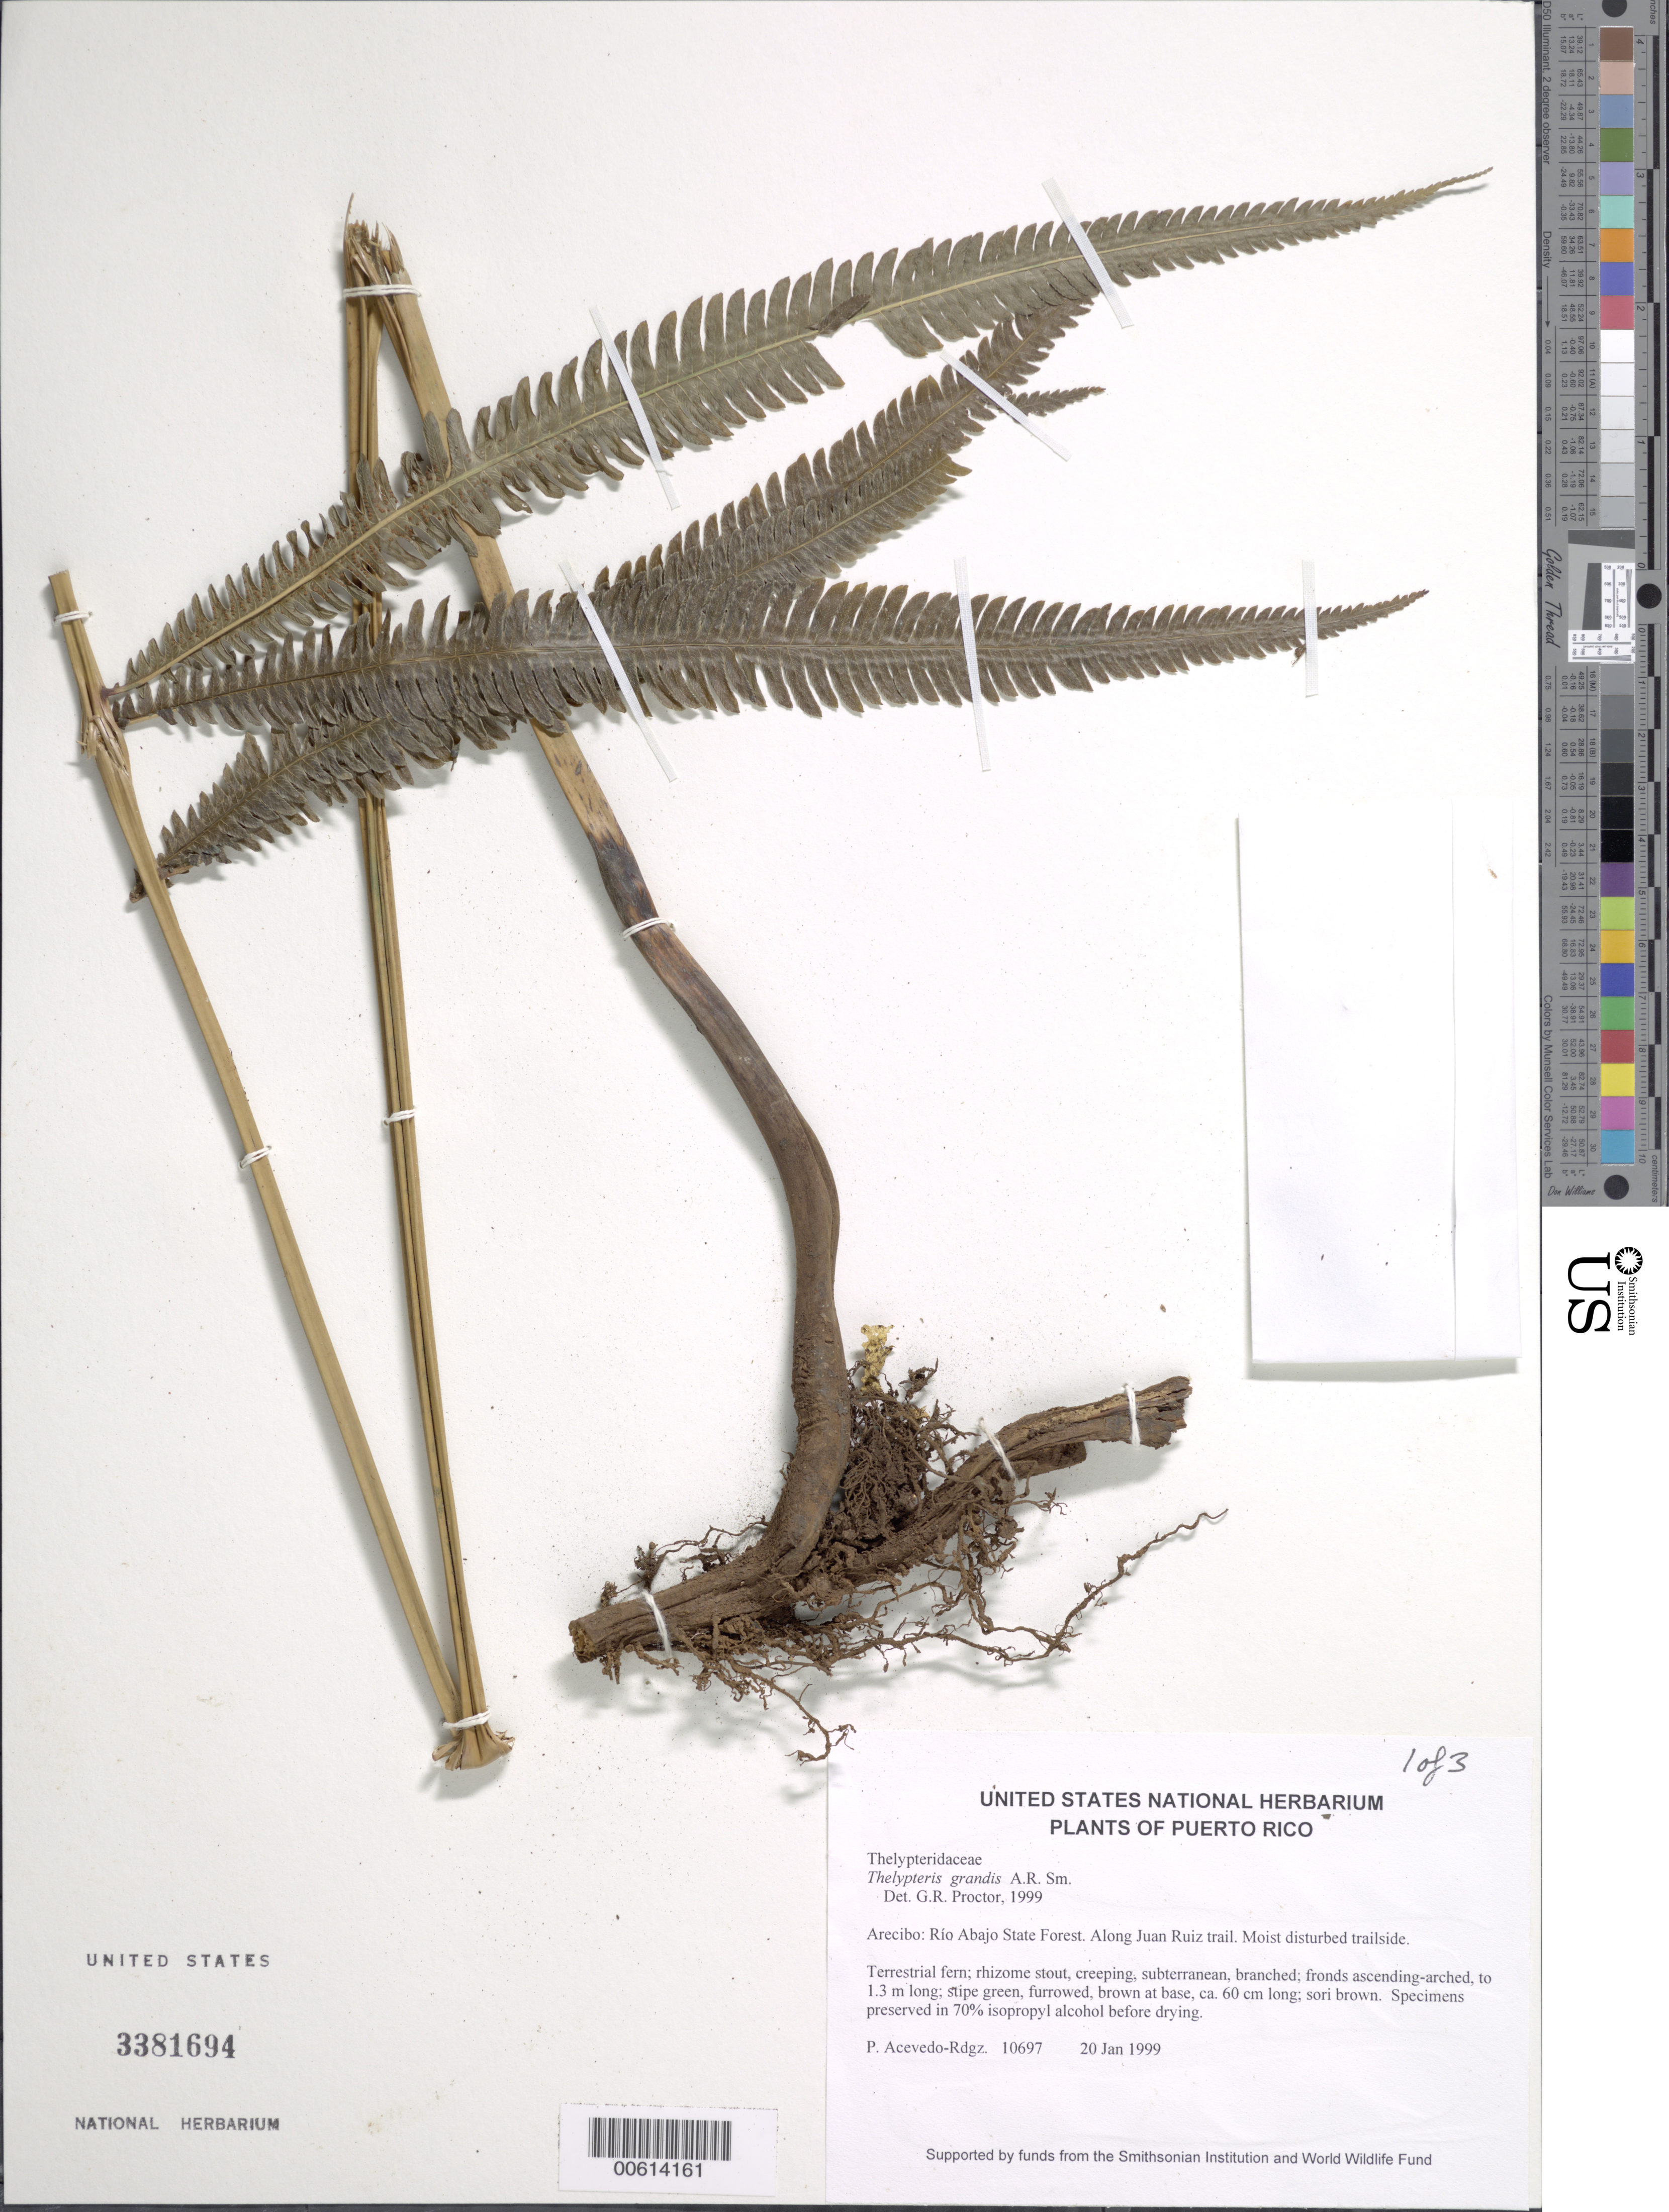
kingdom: Plantae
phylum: Tracheophyta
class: Polypodiopsida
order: Polypodiales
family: Thelypteridaceae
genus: Cyclosorus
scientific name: Cyclosorus grandis (A.R. Sm.) comb. nov., ined 2015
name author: (A.R. Sm.)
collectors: P. Acevedo-Rodr.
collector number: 10697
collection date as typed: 20 Jan 1999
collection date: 1999-01-20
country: Puerto Rico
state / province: Arecibo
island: Puerto Rico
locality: Arecibo; Río Abajo State Forest. Along Juan Ruiz trail.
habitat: Moist disturbed trailside.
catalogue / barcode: US 3381694